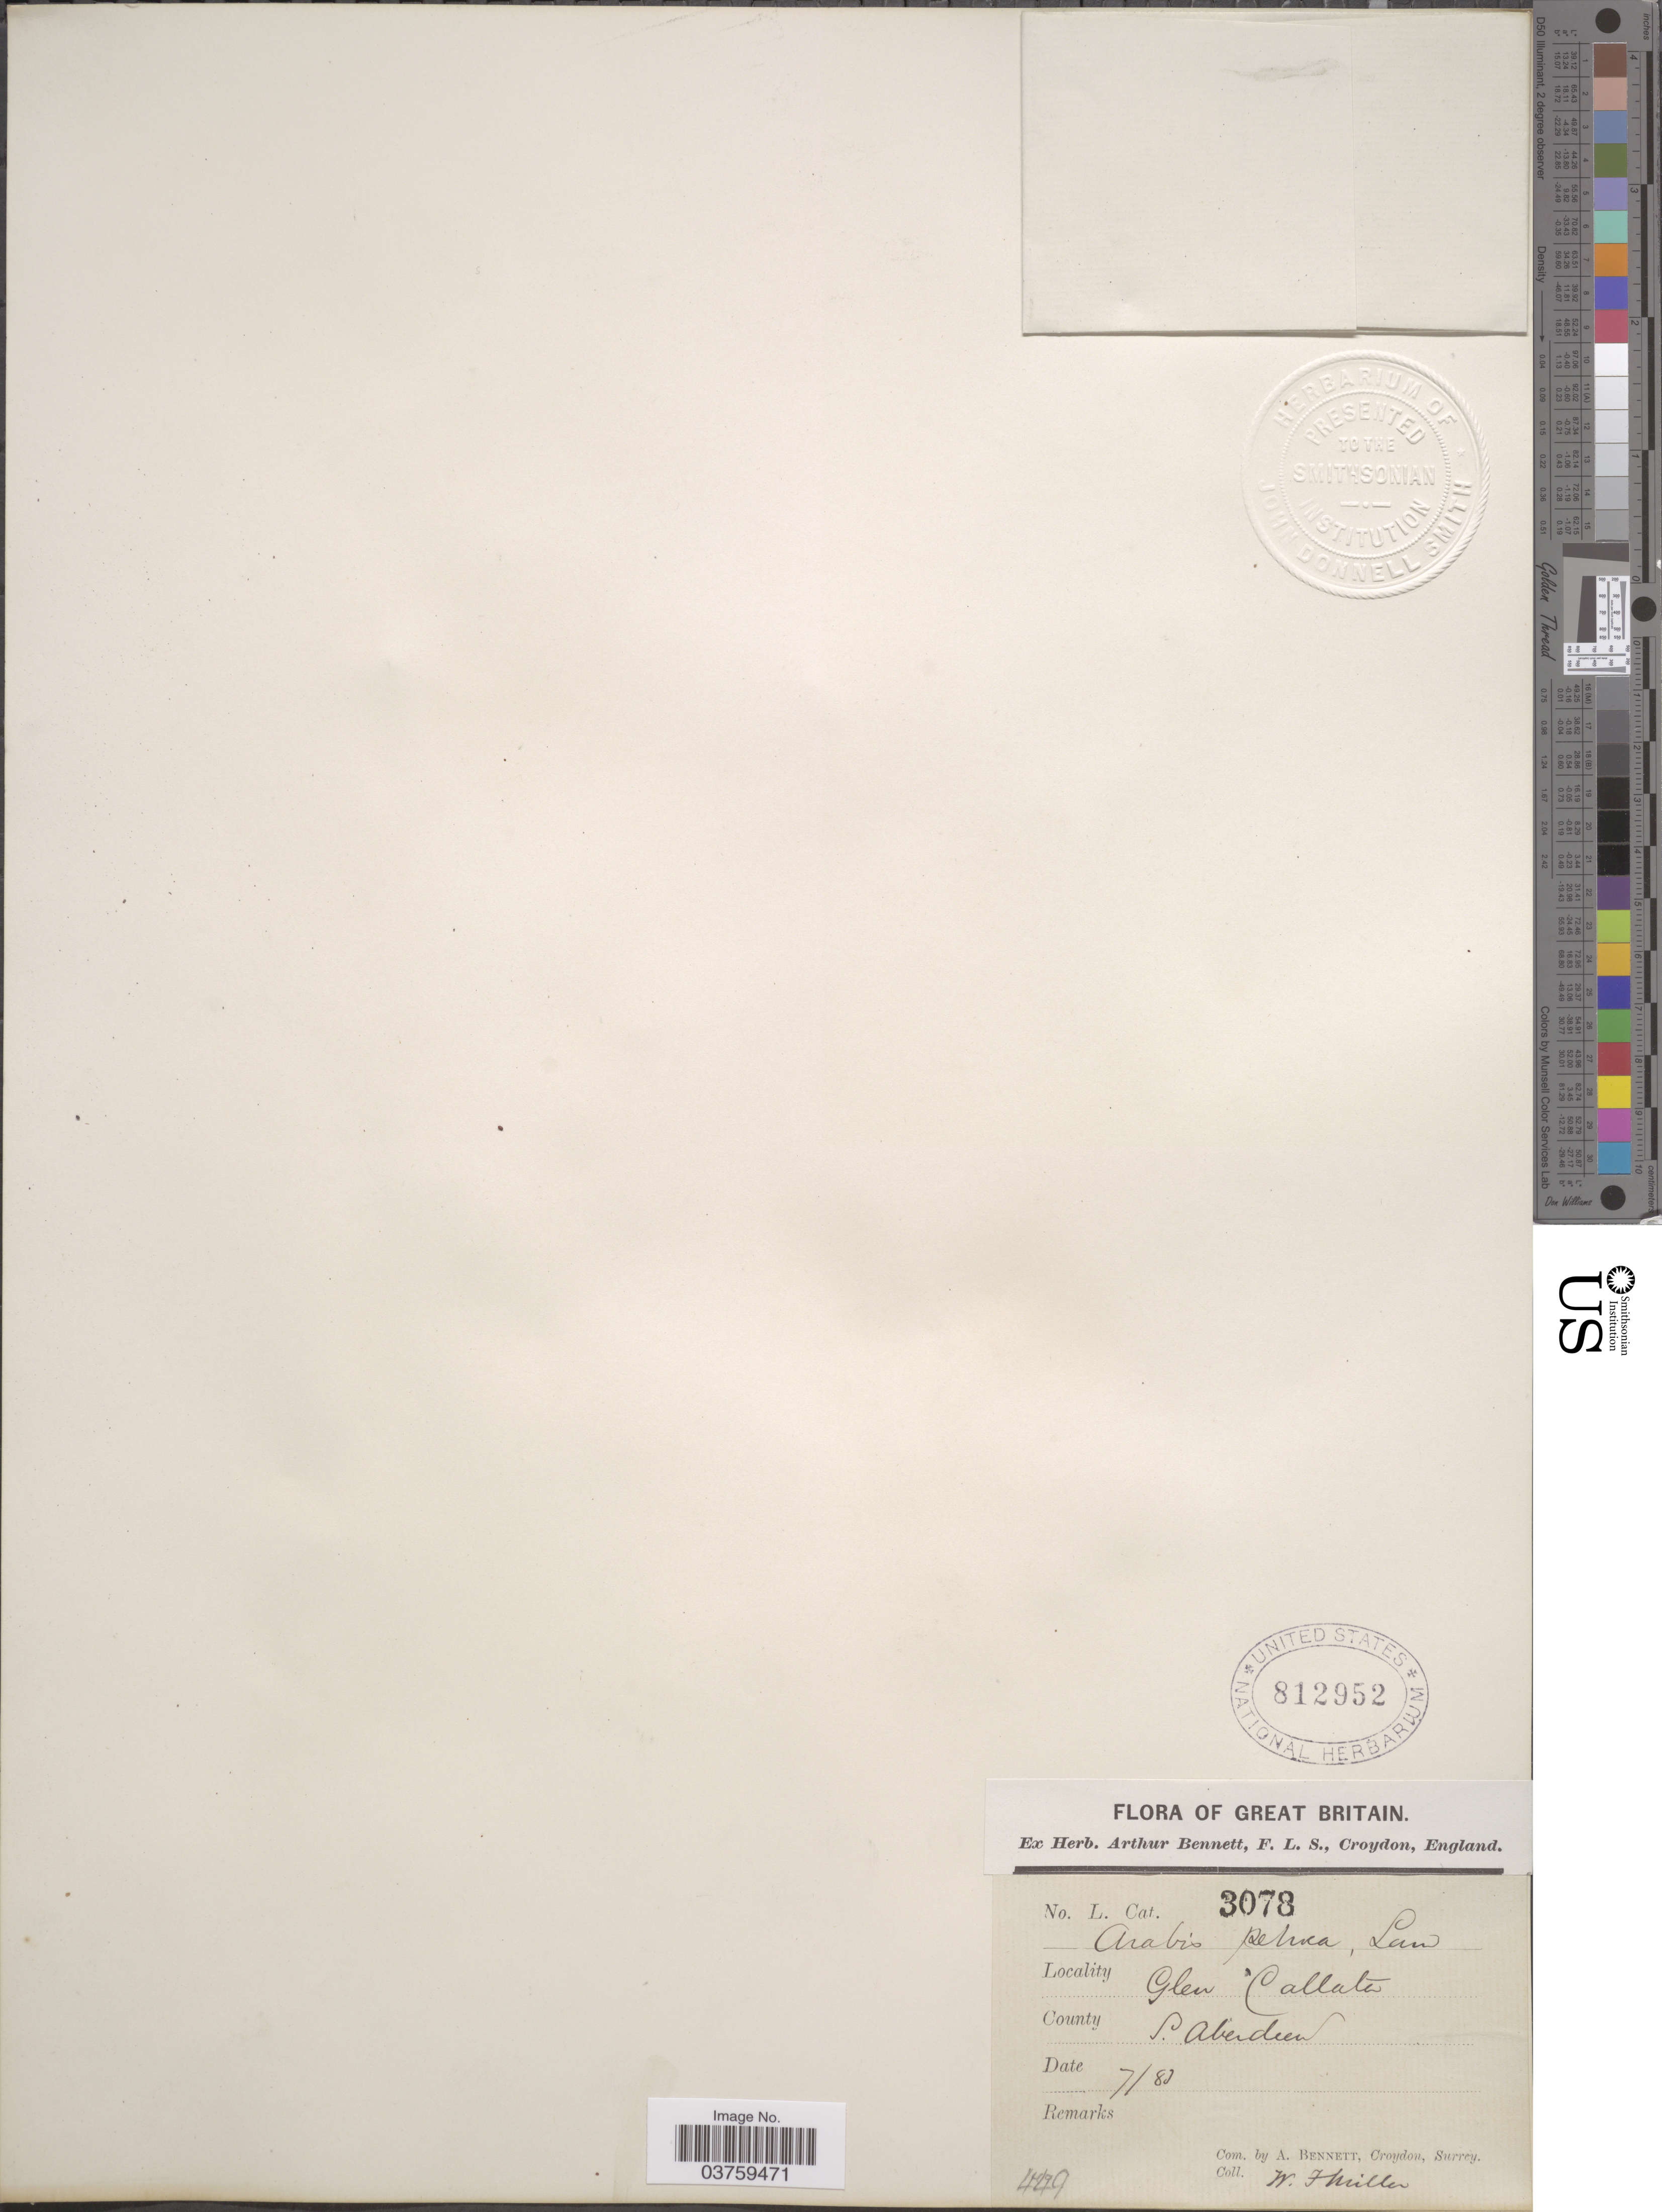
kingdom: Plantae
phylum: Tracheophyta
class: Magnoliopsida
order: Brassicales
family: Brassicaceae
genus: Arabis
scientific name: Arabis petraea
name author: (L.) Lam.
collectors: M. Thulin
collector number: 3078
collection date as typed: Transcribed d/m/y: /7/83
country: United Kingdom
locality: Great Britain. Glen Callater. County S* Aberdeen.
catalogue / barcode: US 812952